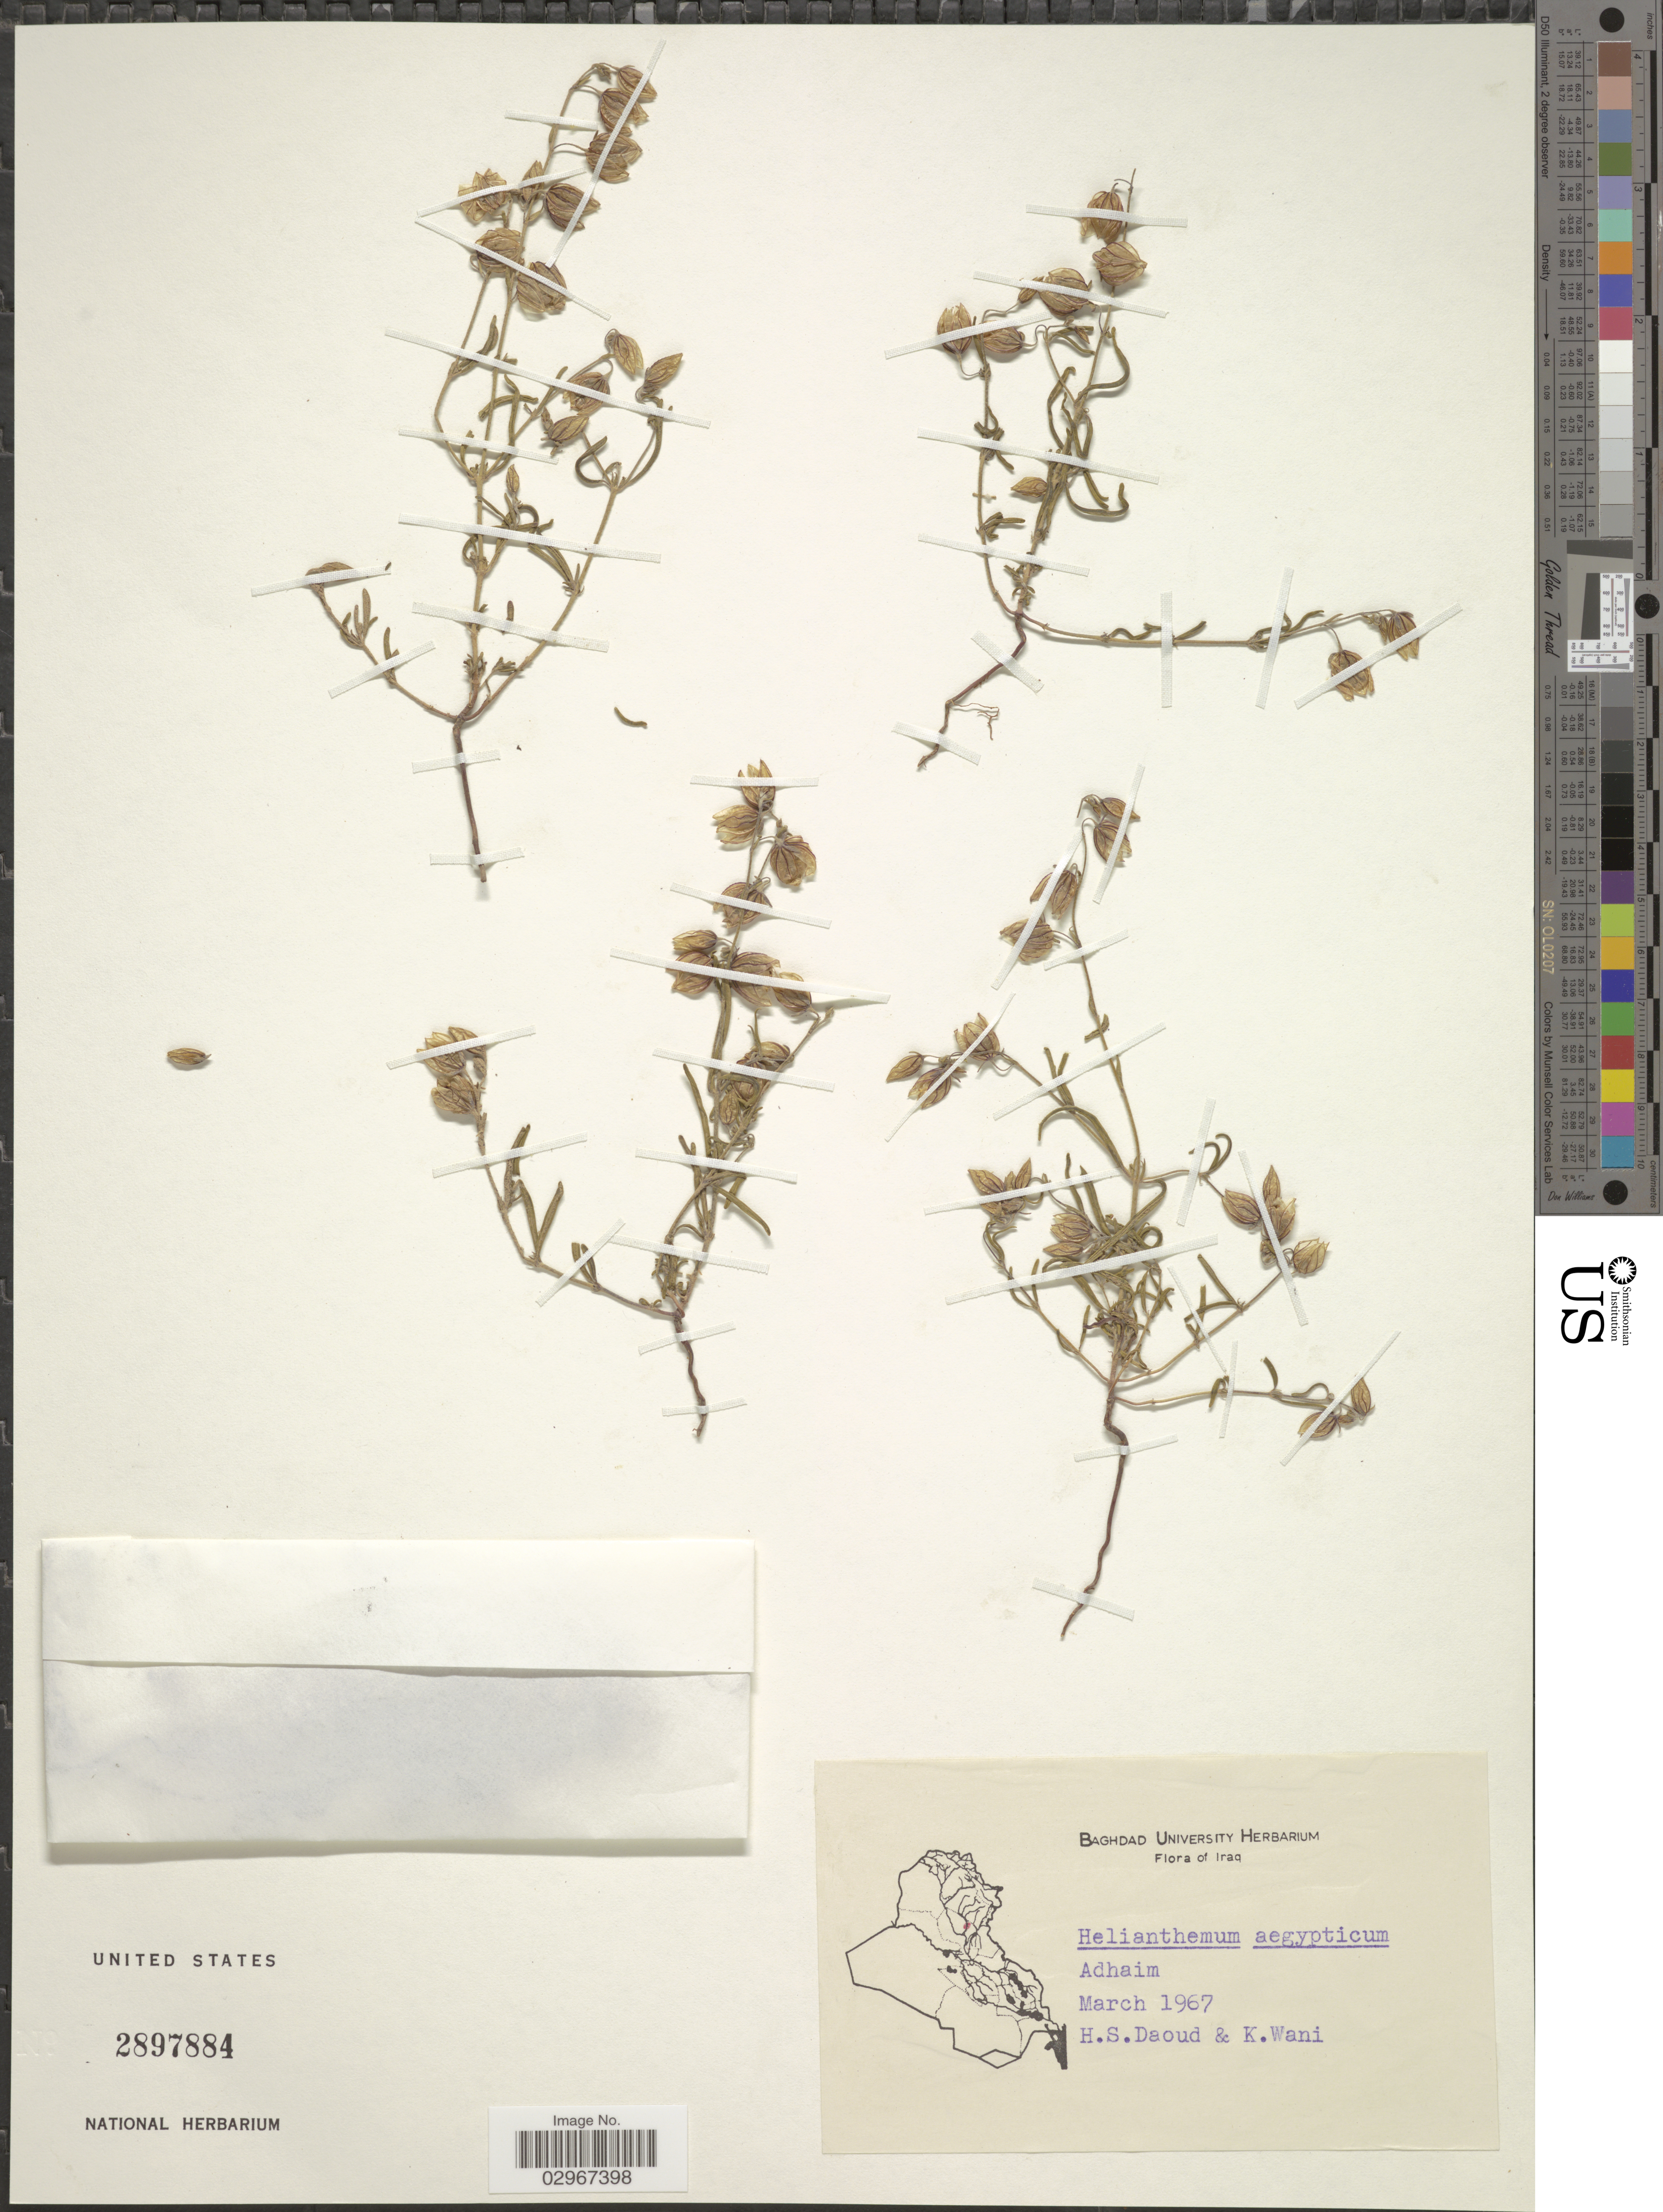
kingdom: Plantae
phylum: Tracheophyta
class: Magnoliopsida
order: Malvales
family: Cistaceae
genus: Helianthemum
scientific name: Helianthemum aegyptiacum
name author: (L.) Mill.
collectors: H. Daoud & K. Wani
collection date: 1967-03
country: Iraq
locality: Adhaim.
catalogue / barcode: US 2897884